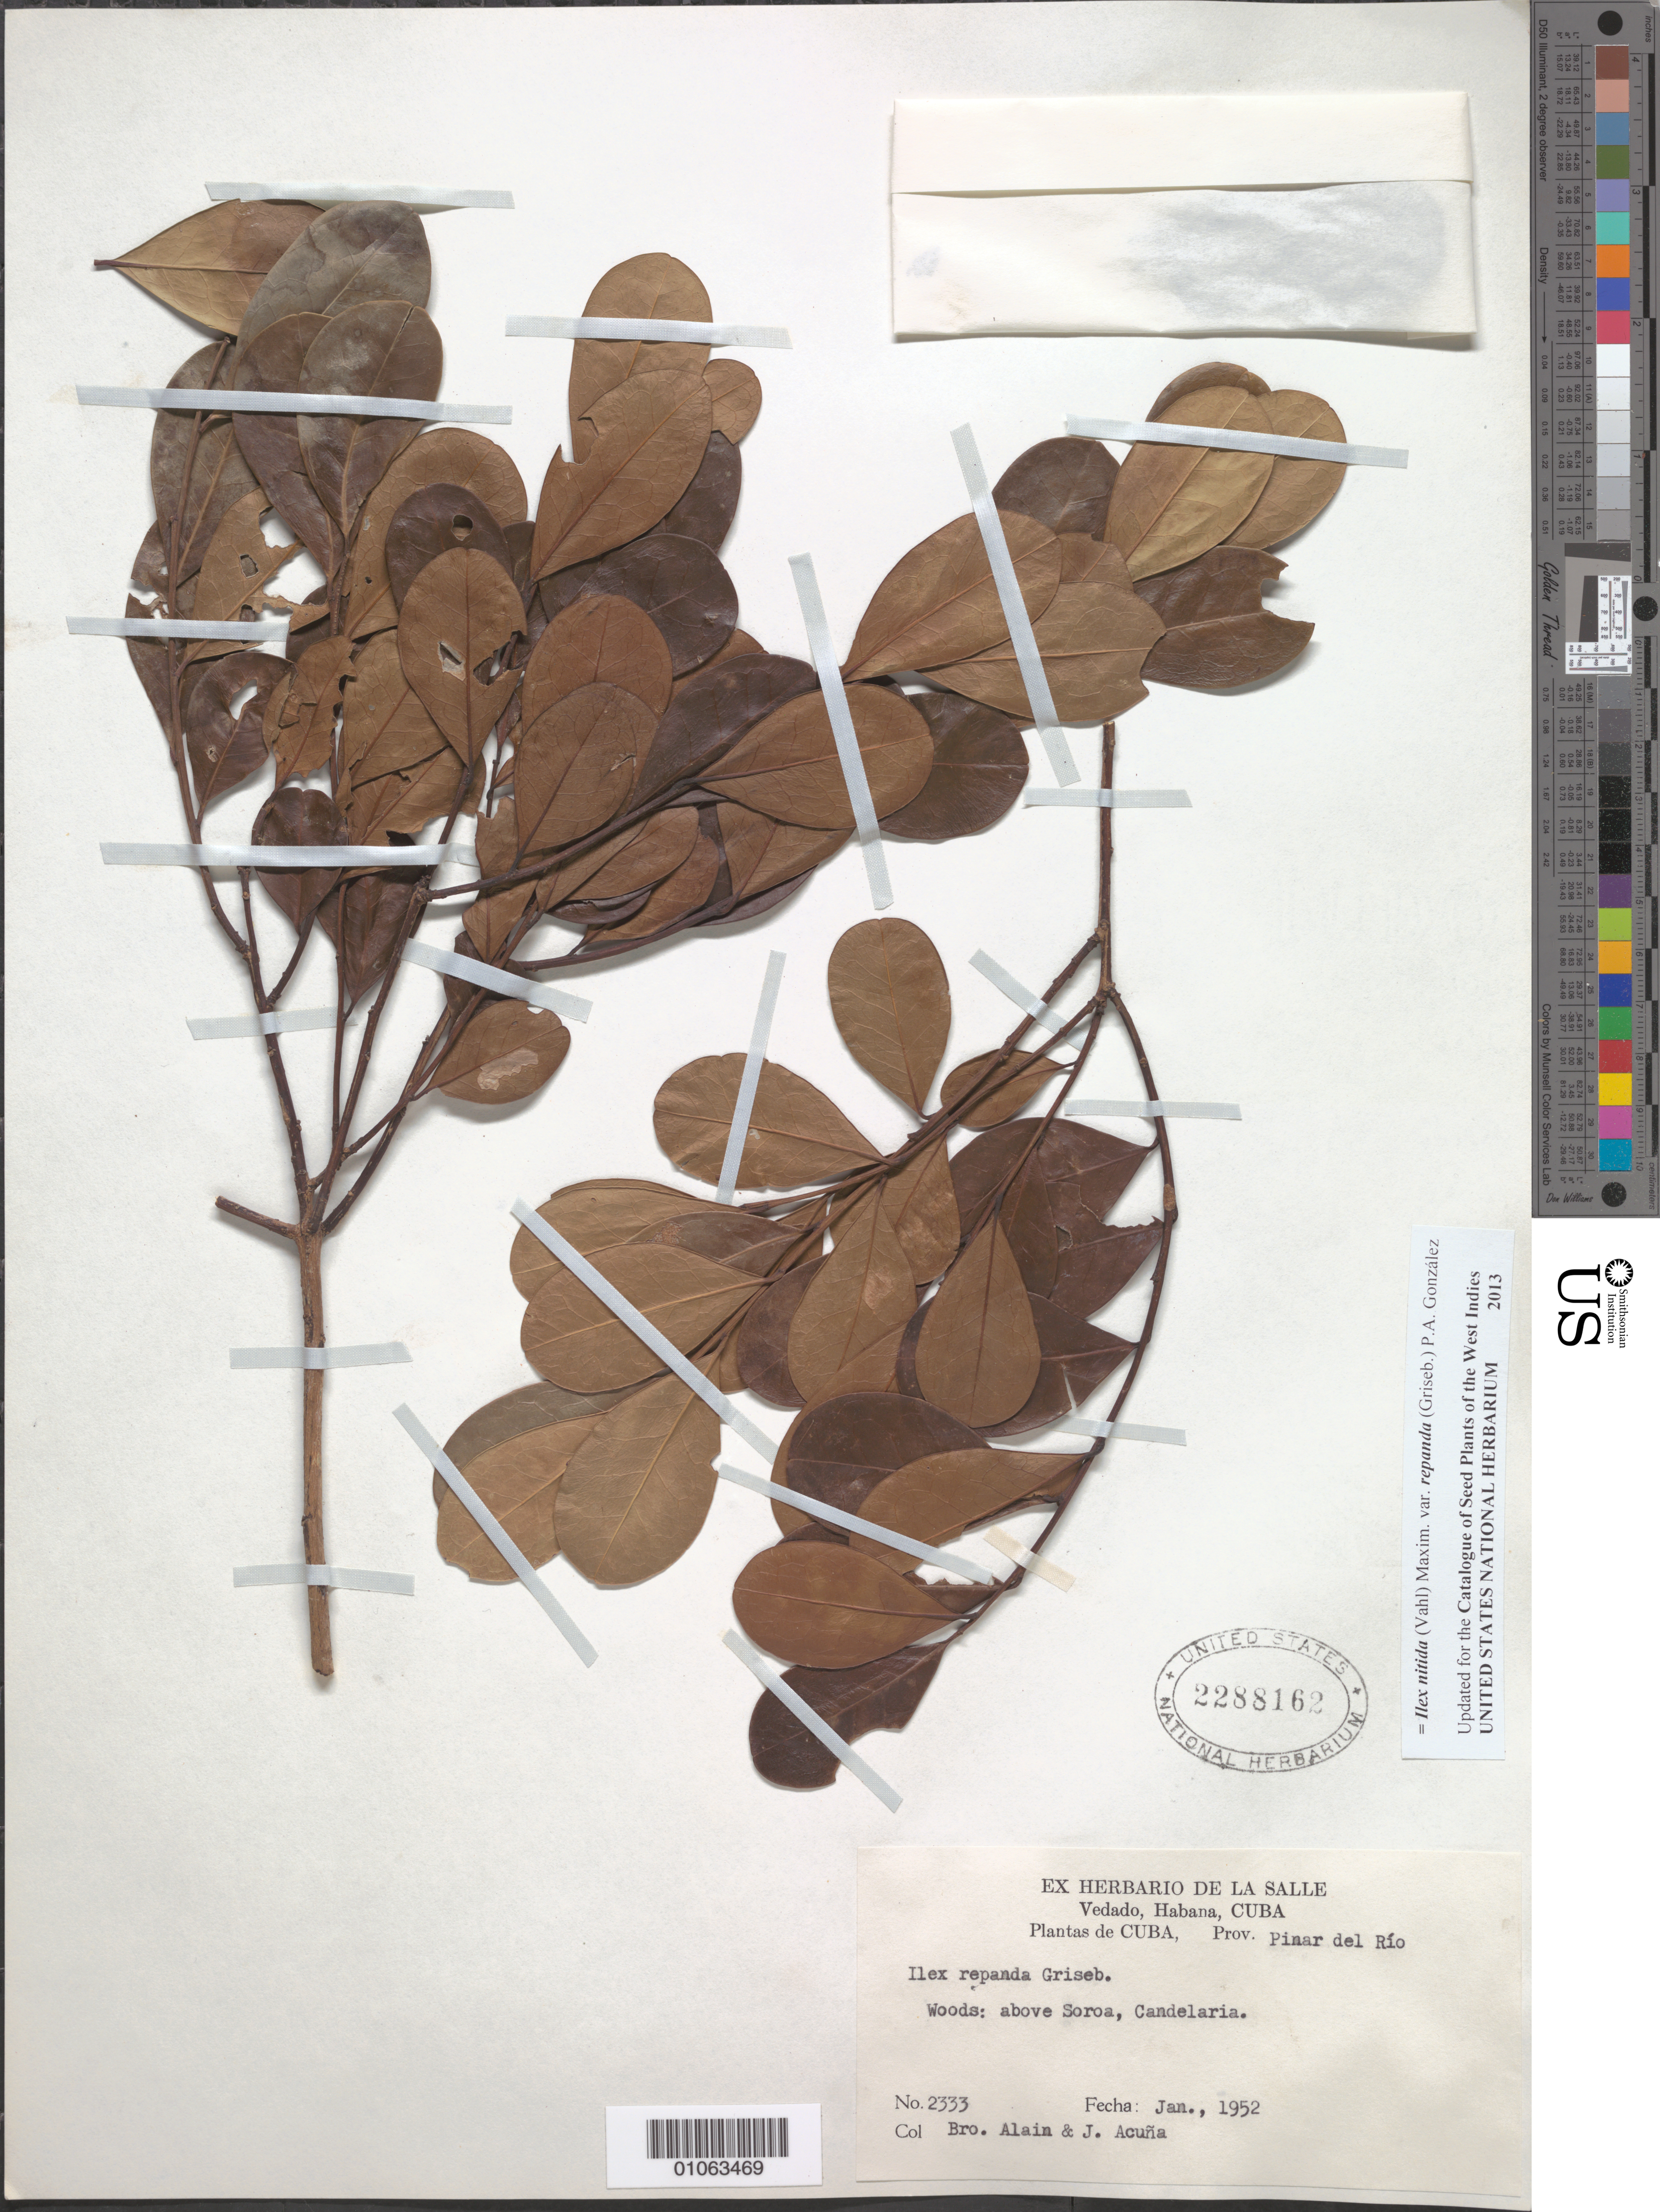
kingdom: Plantae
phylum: Tracheophyta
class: Magnoliopsida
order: Aquifoliales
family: Aquifoliaceae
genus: Ilex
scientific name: Ilex nitida var. repanda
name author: (Griseb.) P. A. González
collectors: A. H. Liogier & J. Acuña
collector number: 2333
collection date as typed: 01 Jan 1952 to 31 Jan 1952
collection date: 1952-01-01/1952-01-31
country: Cuba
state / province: Pinar del Rio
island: Cuba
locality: Woods: above Soros, Candelaria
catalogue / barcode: US 2288162